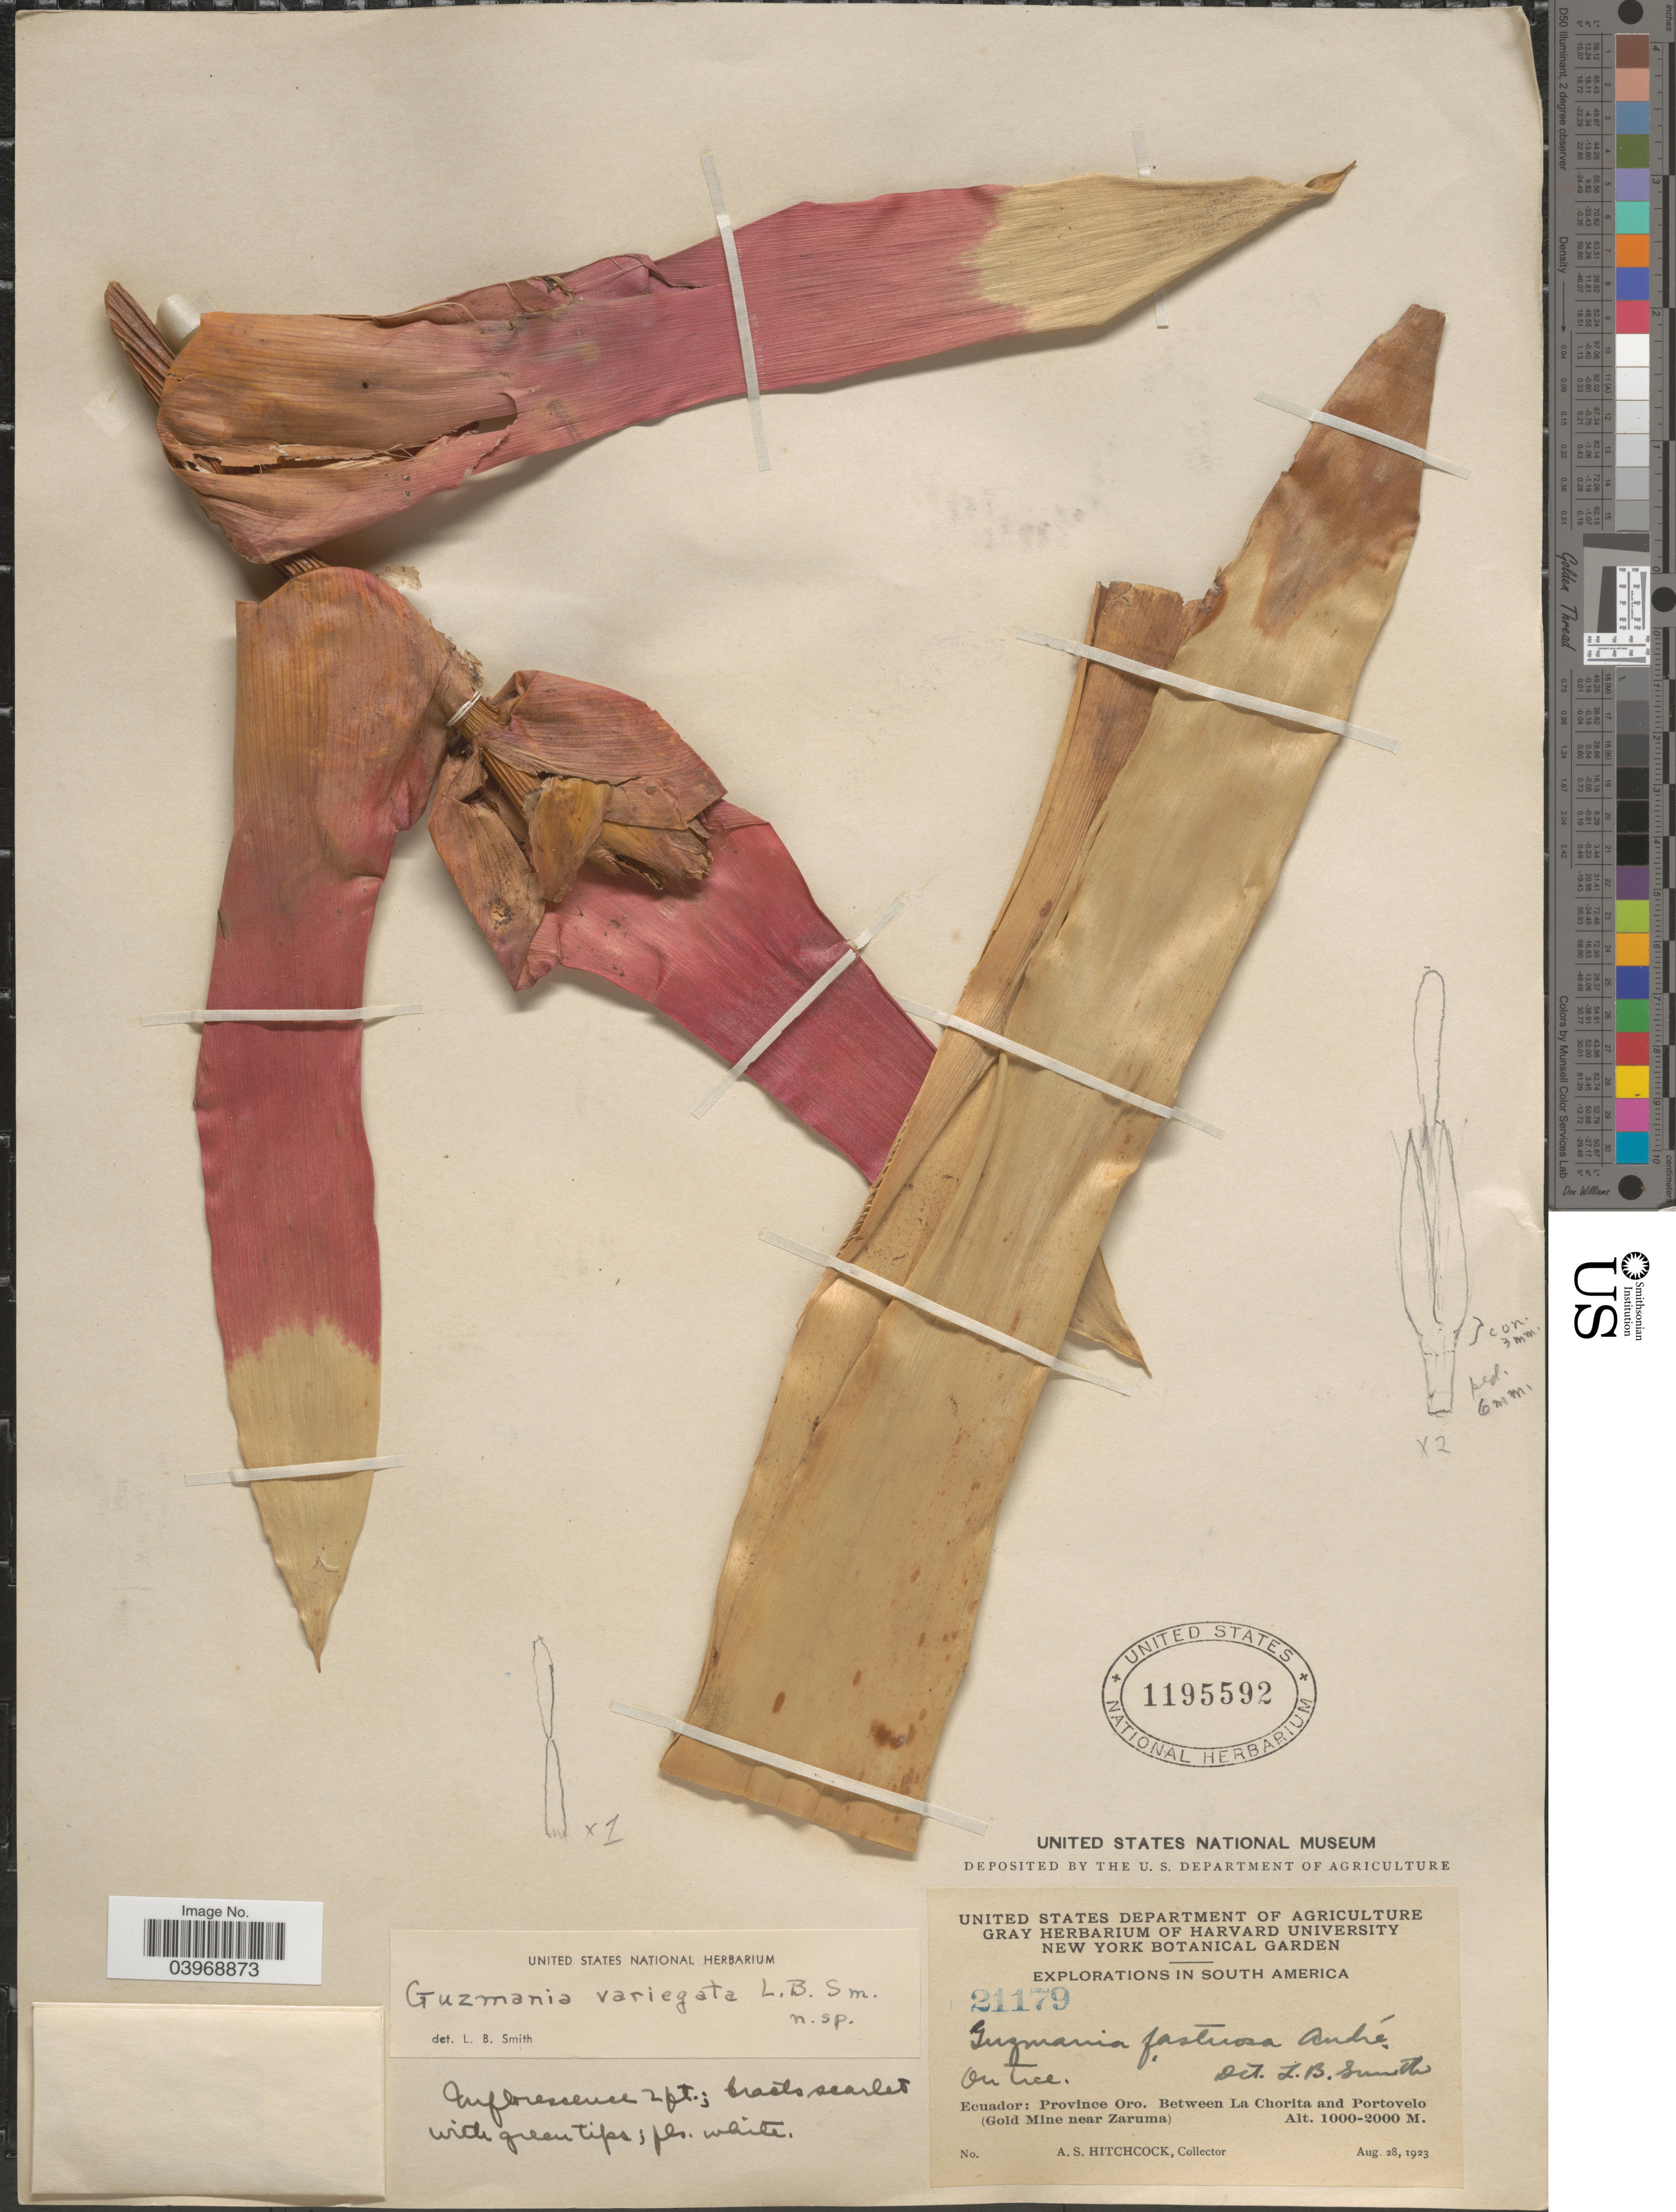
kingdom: Plantae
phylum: Tracheophyta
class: Liliopsida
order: Poales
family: Bromeliaceae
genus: Guzmania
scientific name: Guzmania variegata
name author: L.B. Sm.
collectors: A. S. Hitchcock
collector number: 21179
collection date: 1923-08-28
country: Ecuador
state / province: El Oro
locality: Province Oro. Between La Chorita and Portovelo (Gold Mine near Zaruma).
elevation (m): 1000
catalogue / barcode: US 1195592